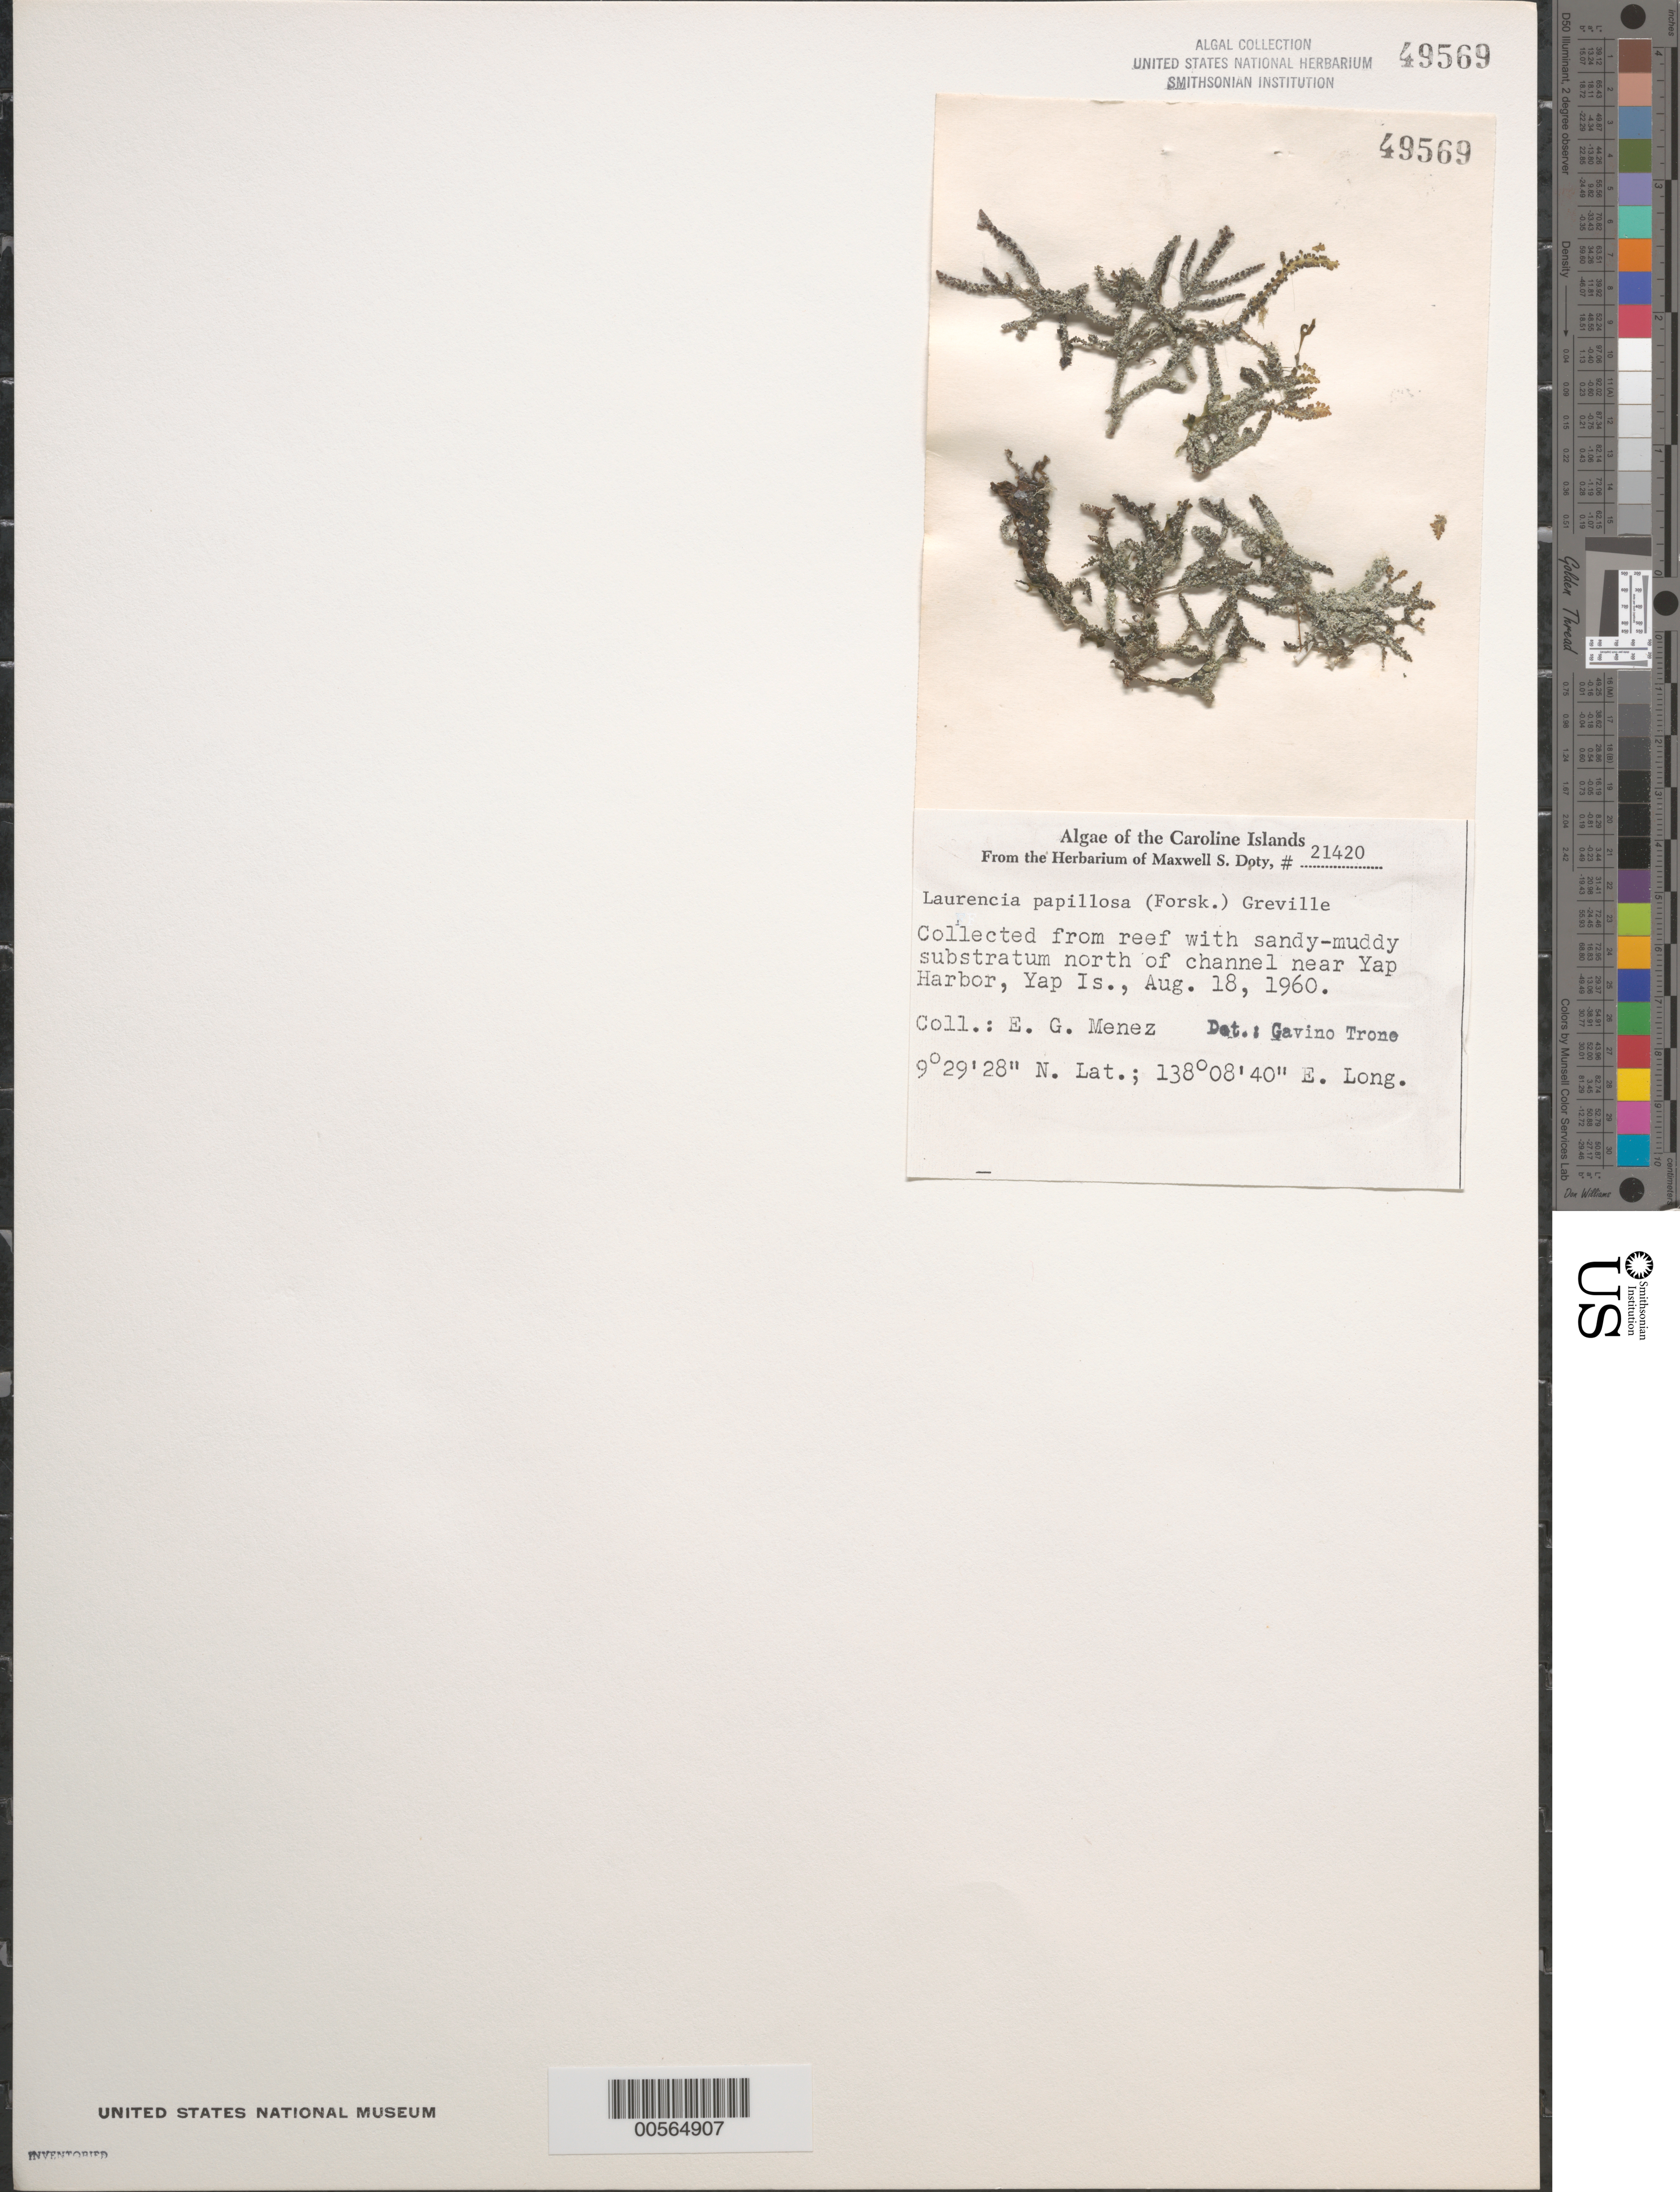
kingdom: Plantae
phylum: Rhodophyta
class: Florideophyceae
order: Ceramiales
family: Rhodomelaceae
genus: Palisada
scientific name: Palisada perforata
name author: (Bory) K.W. Nam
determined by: Algae name updating Project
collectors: Meñez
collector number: MSD 21420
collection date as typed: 18 Aug 1960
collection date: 1960-08-18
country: Micronesia, Federated States of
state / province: Yap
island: Yap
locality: North of channel near Yap Harbor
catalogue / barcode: US 49569